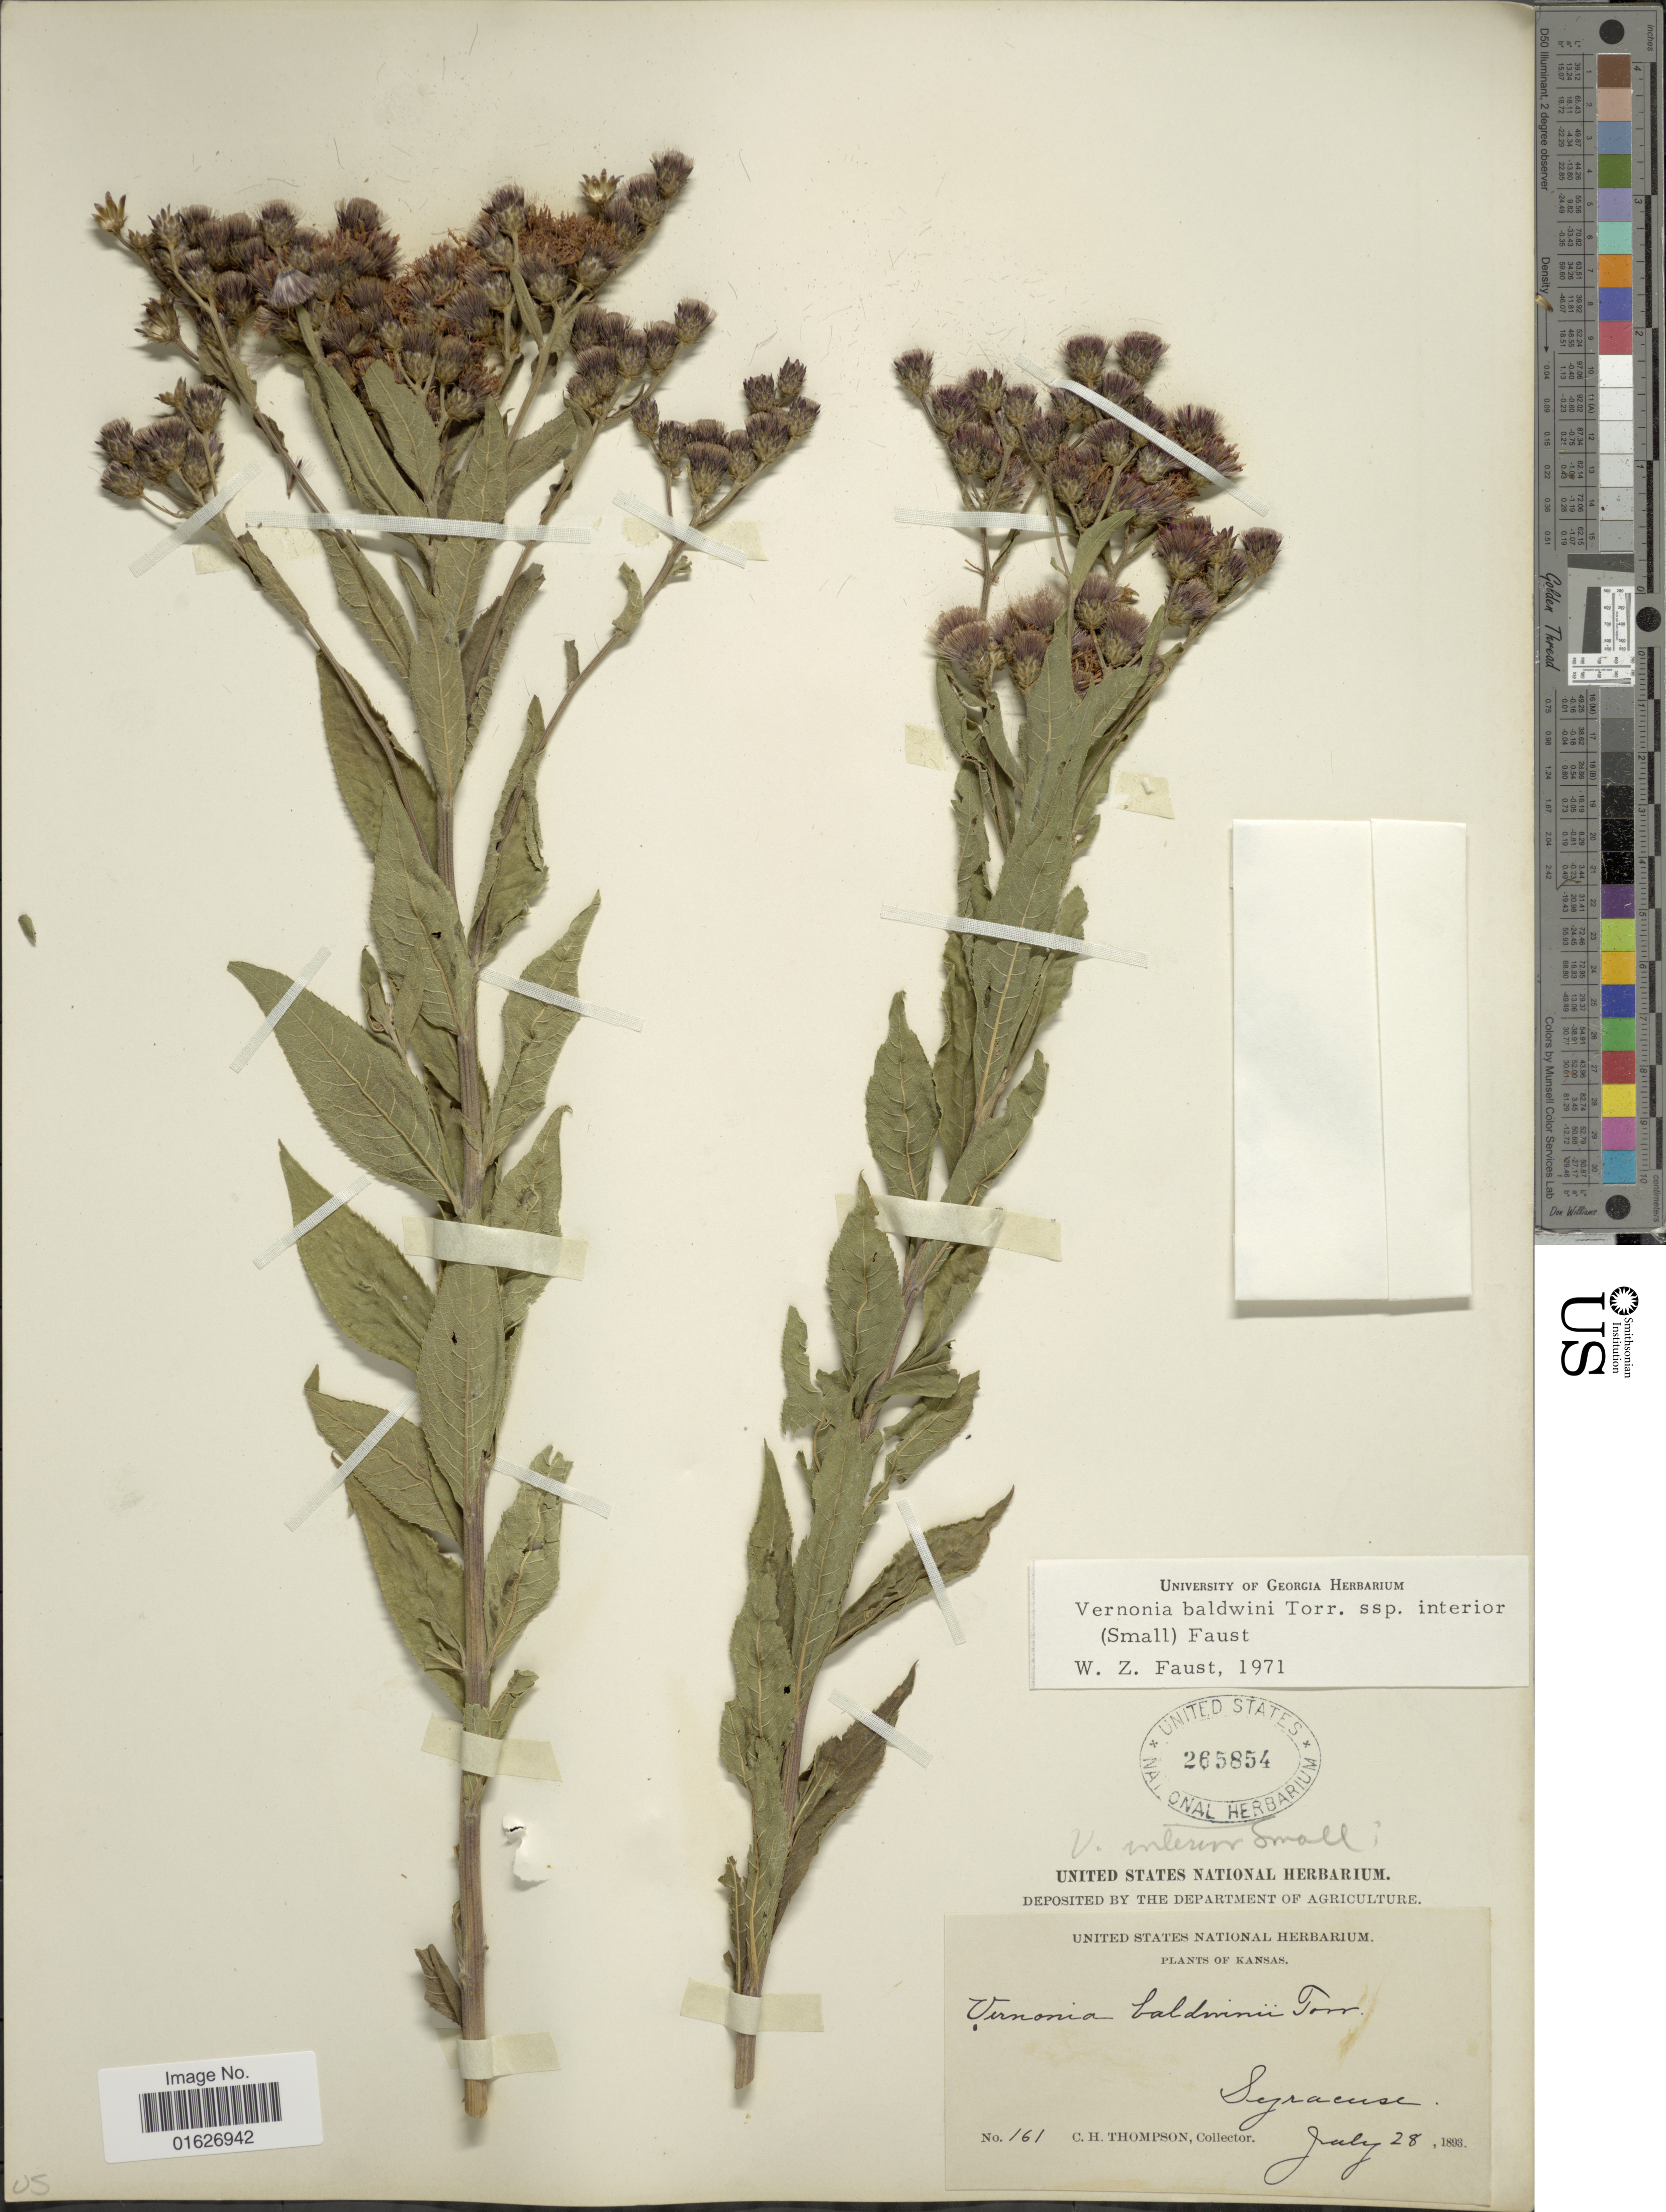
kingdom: Plantae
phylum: Tracheophyta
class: Magnoliopsida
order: Asterales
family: Asteraceae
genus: Vernonia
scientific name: Vernonia baldwinii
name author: Torr.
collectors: C. H. Thompson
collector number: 161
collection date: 1893-07-28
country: United States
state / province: Kansas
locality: Syracuse.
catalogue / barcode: US 265854